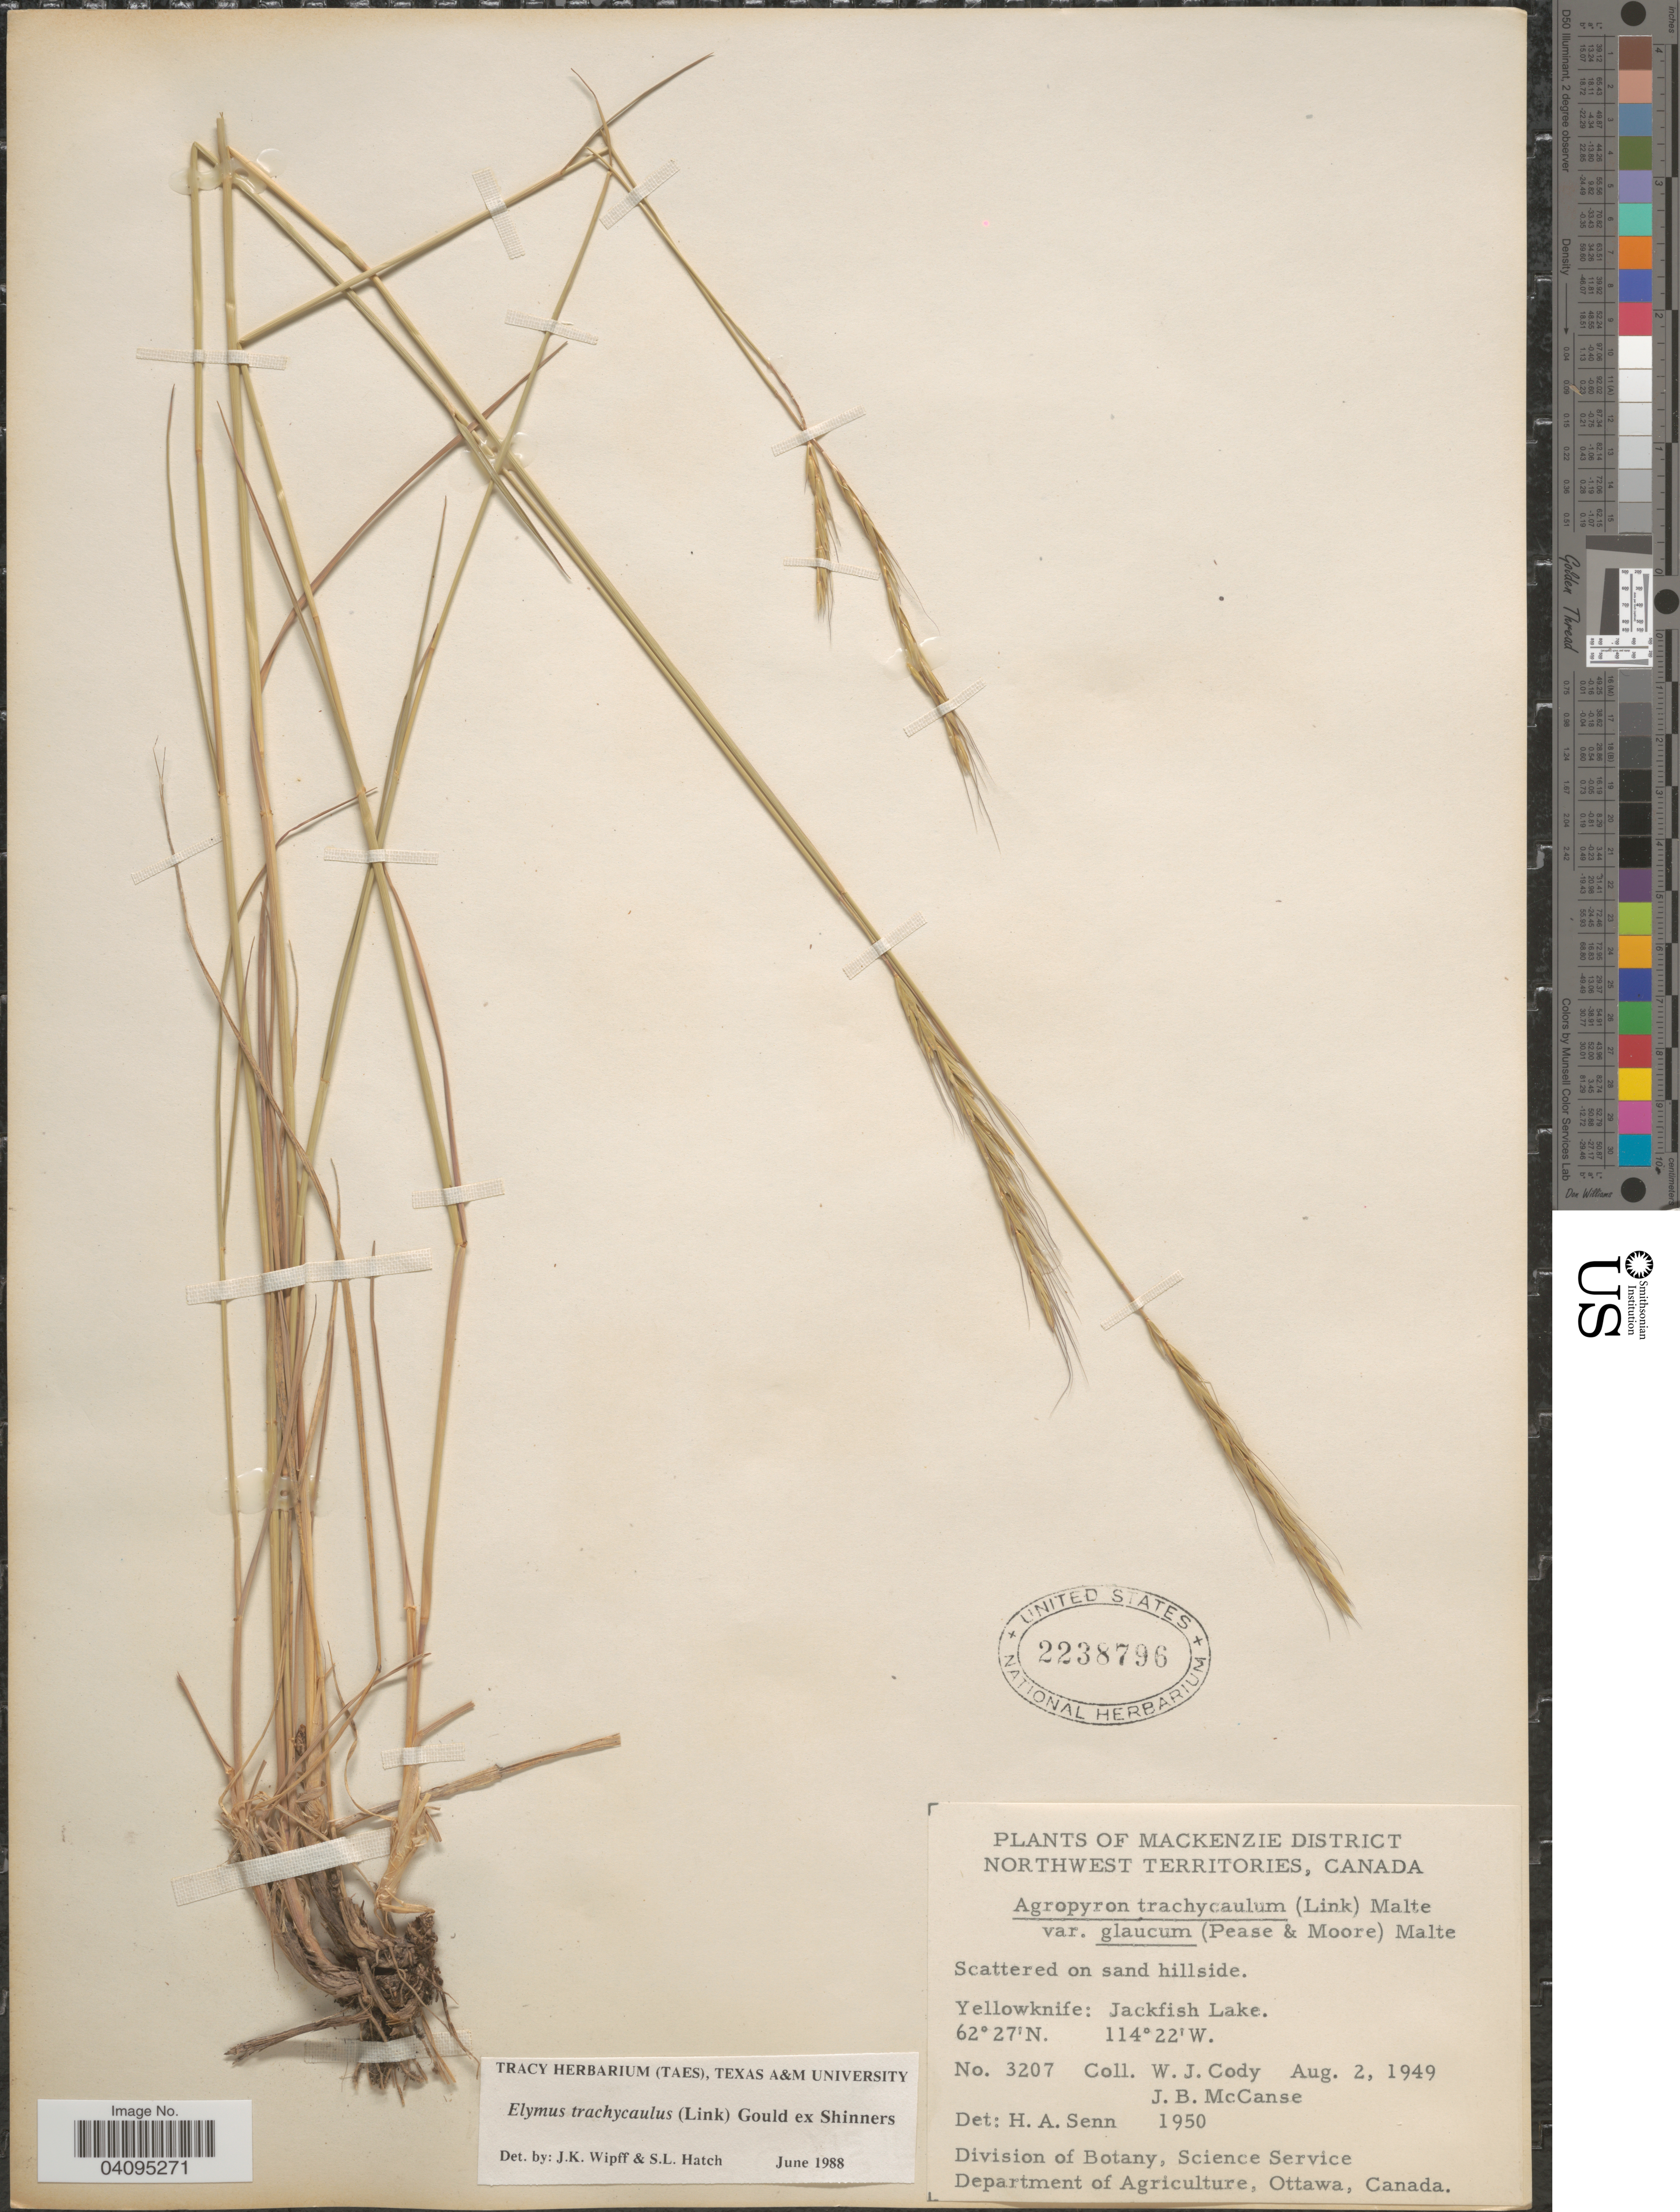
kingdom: Plantae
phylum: Tracheophyta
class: Liliopsida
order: Poales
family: Poaceae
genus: Elymus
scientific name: Elymus trachycaulus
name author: (Link) Gould ex Shinners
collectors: W. Cody & J. McCanse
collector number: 3207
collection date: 1949-08-02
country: Canada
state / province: Northwest Territories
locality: Mackenzie District. Yellowknife: Jackfish Lake.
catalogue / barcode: US 2238796